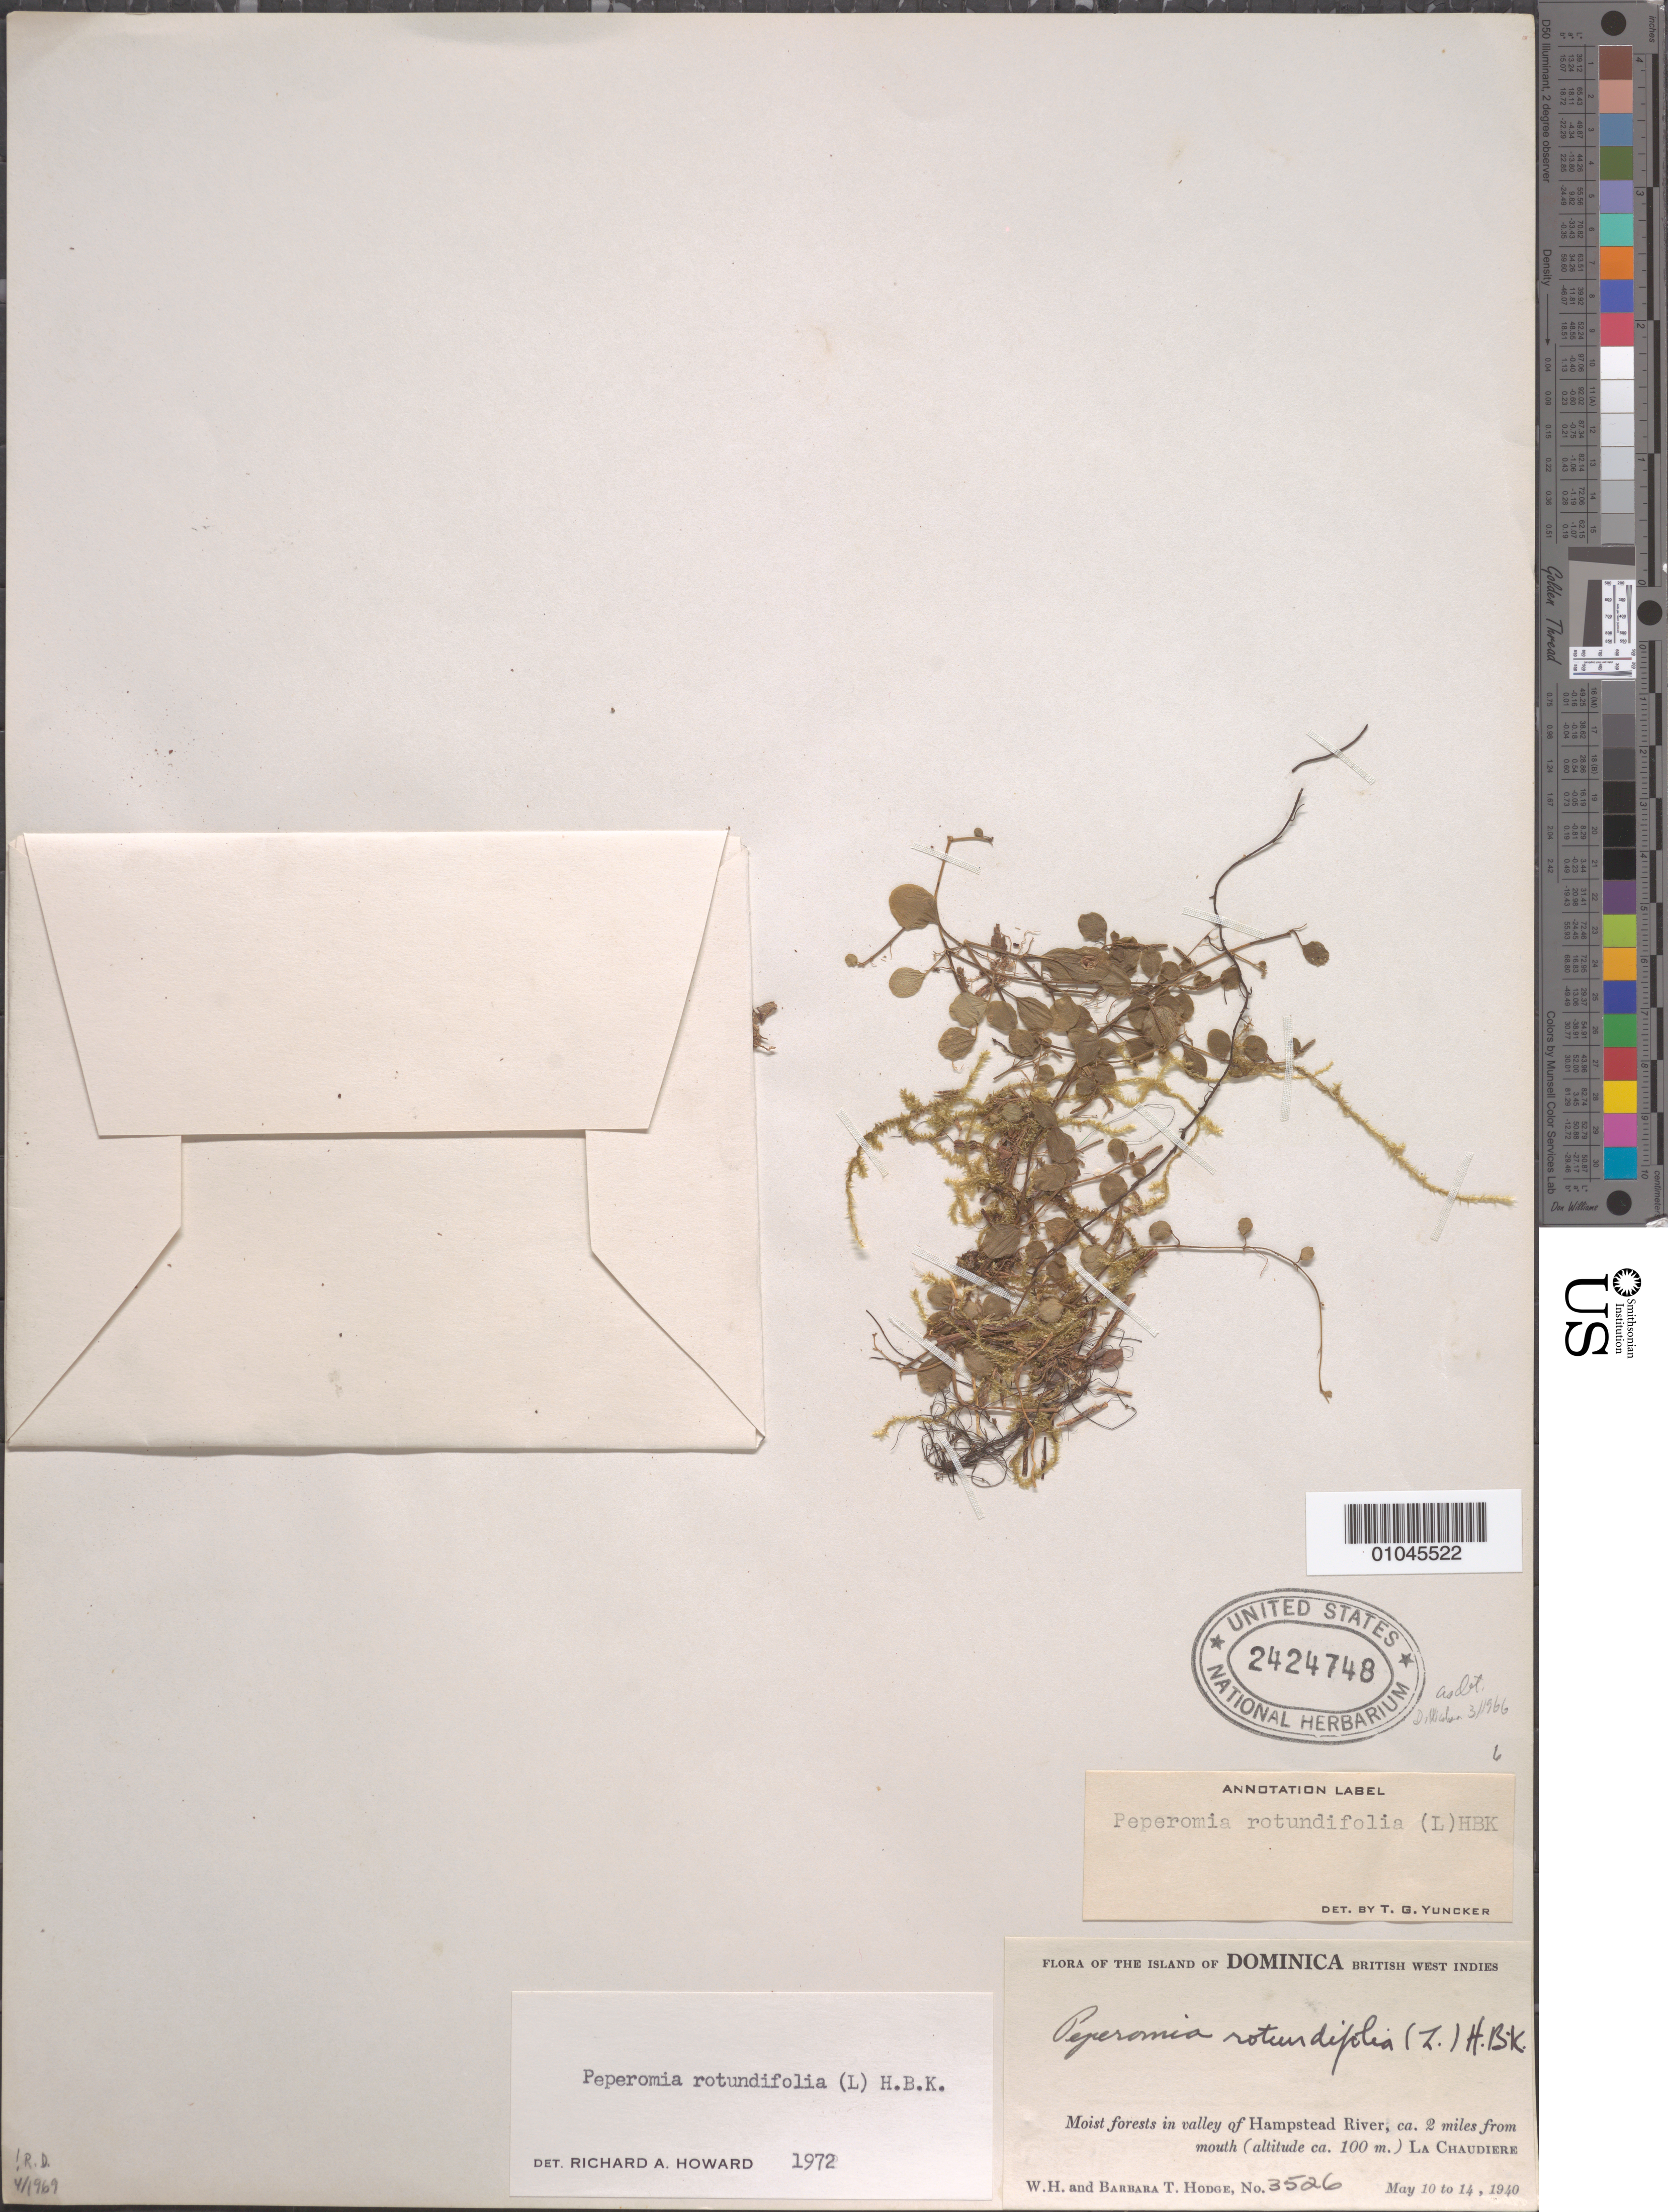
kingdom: Plantae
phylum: Tracheophyta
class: Magnoliopsida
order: Piperales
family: Piperaceae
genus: Peperomia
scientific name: Peperomia rotundifolia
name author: (L.) Kunth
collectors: B. Hodge & W. Hodge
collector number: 3526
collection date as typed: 10 May 1940 to 14 May 1940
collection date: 1940-05-10/1940-05-14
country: Dominica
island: Dominica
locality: Moist forest in valley of Hampstead River La Chaudiere.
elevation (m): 100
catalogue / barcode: US 2424748